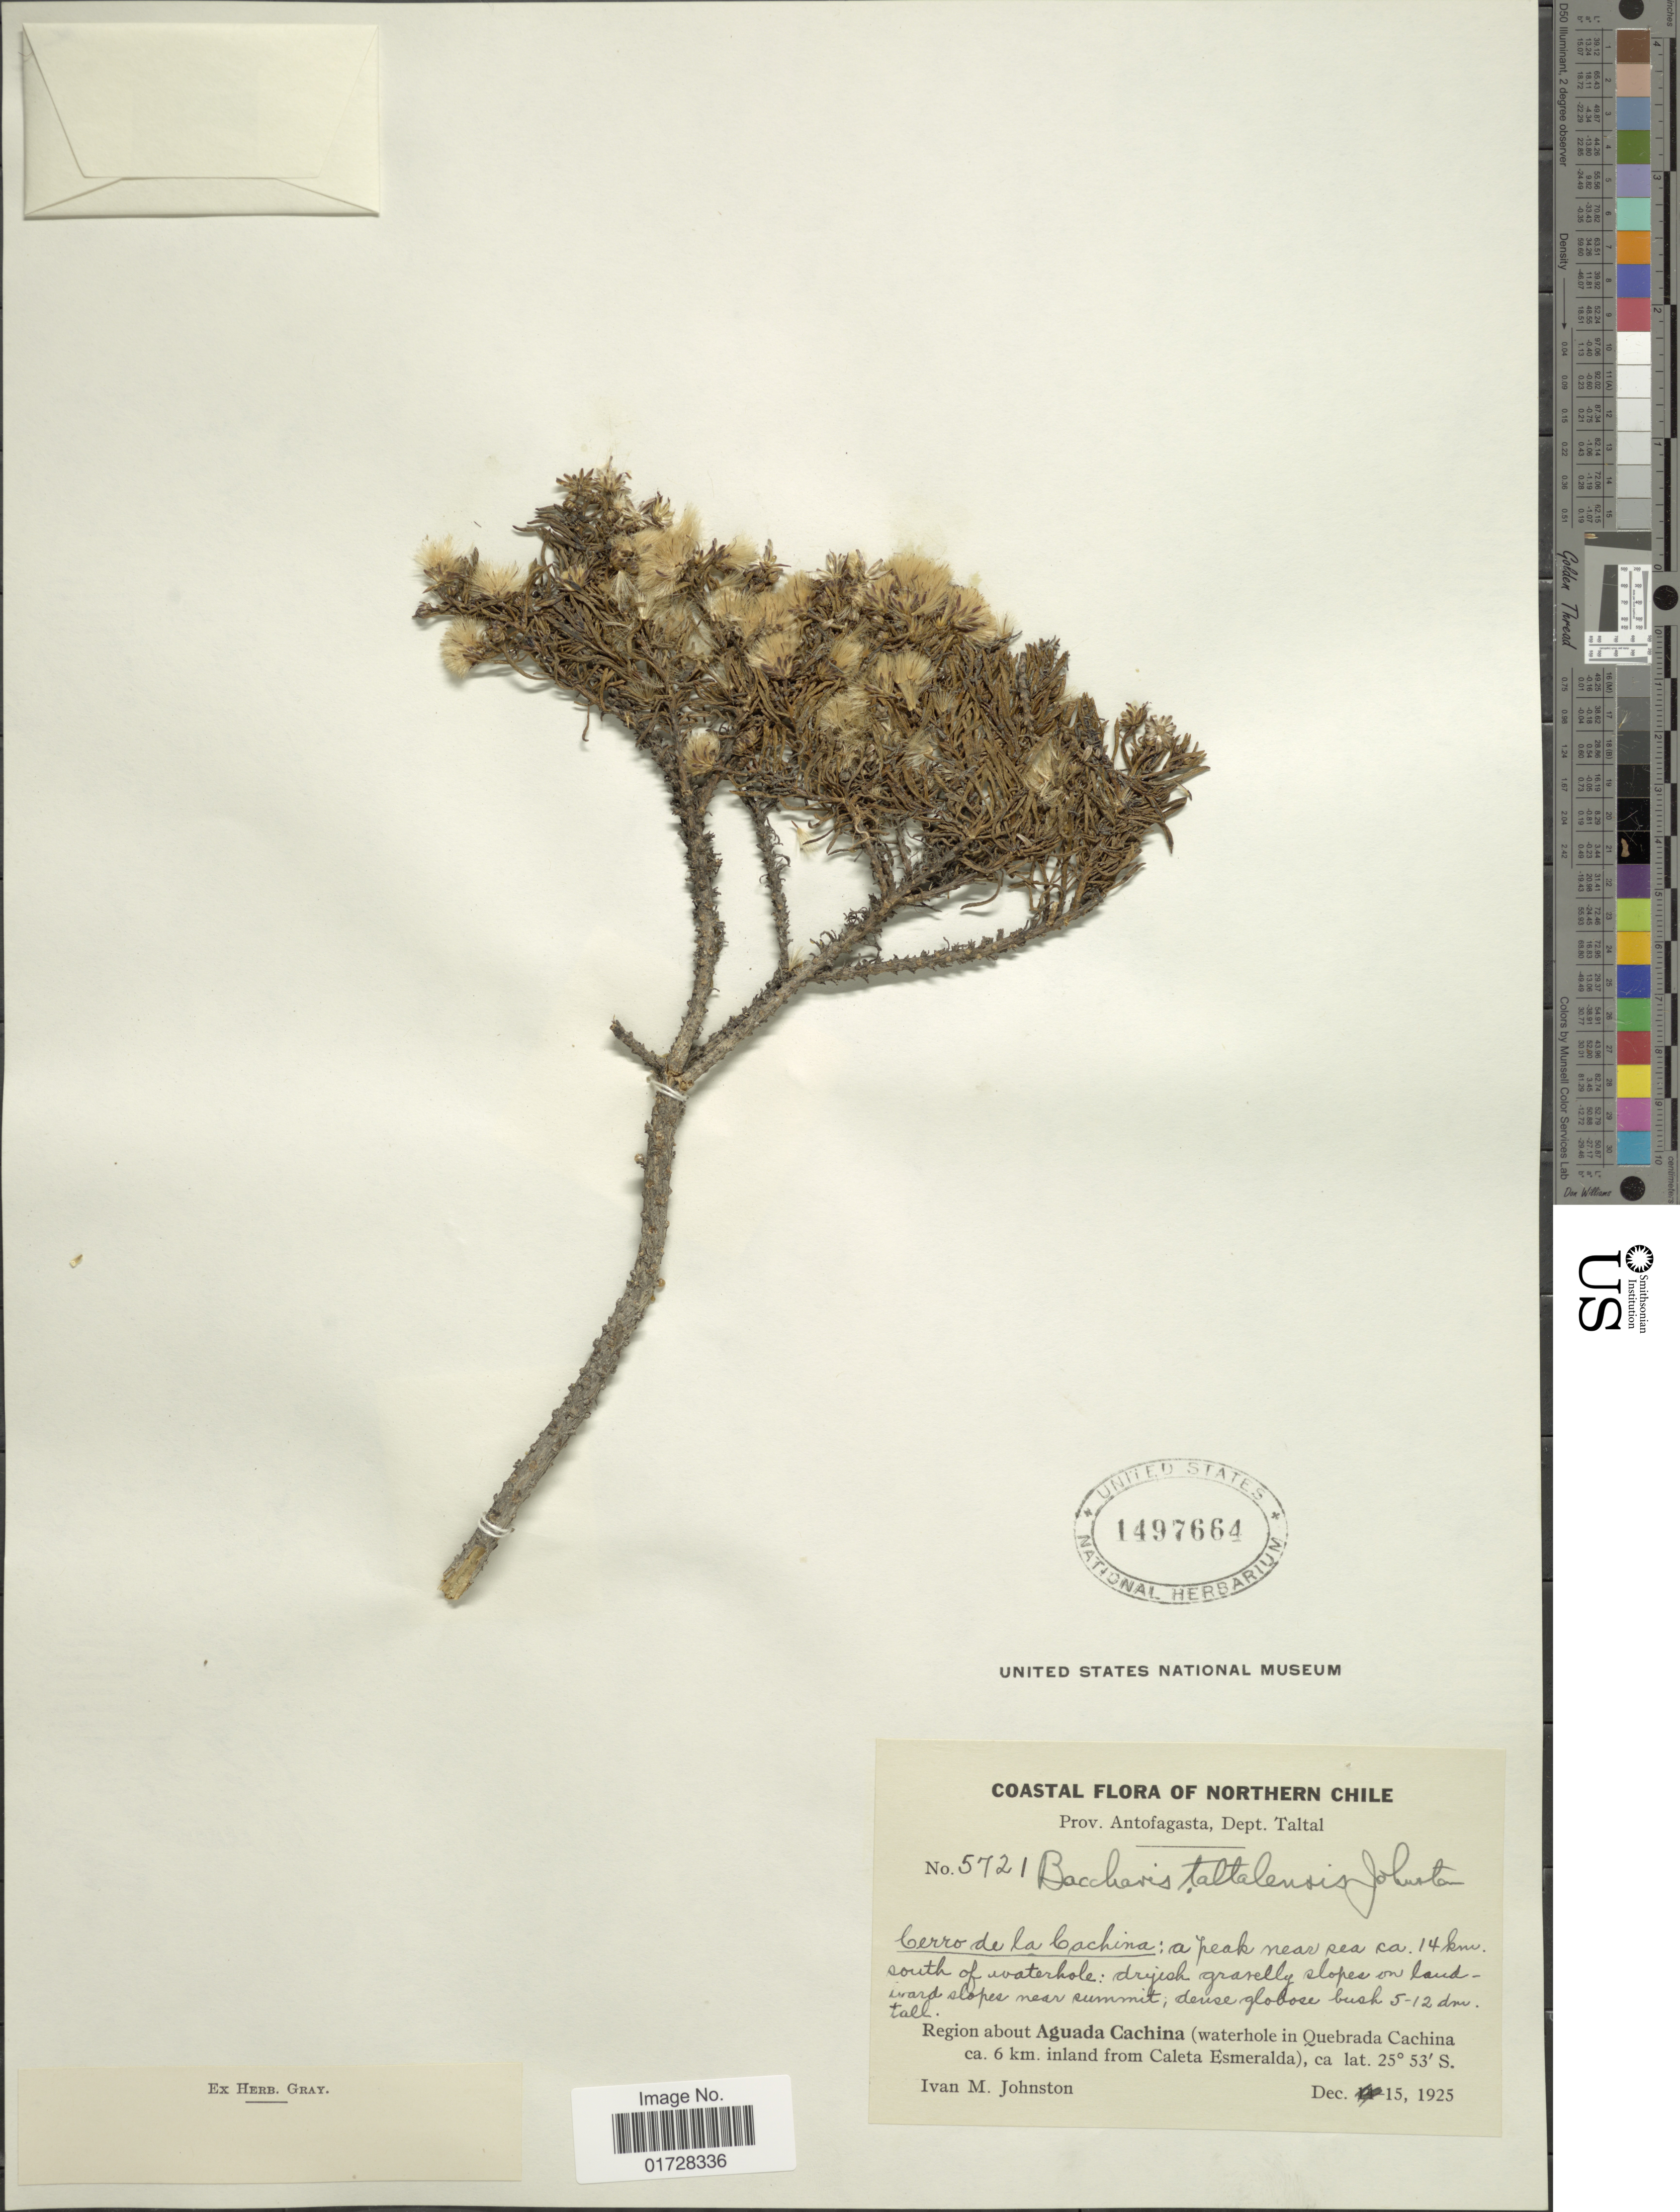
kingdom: Plantae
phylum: Tracheophyta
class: Magnoliopsida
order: Asterales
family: Asteraceae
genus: Baccharis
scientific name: Baccharis taltalensis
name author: I.M. Johnst.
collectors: I.M. Johnston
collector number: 5721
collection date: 1925-12-15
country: Chile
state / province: Antofagasta (II)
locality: Northern Chile, Dept. Taltal, region about Aguada Cachina (waterhole in Quebrada Cachina ca 6 km inland from Caleta Esmeralda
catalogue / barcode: US 1497664